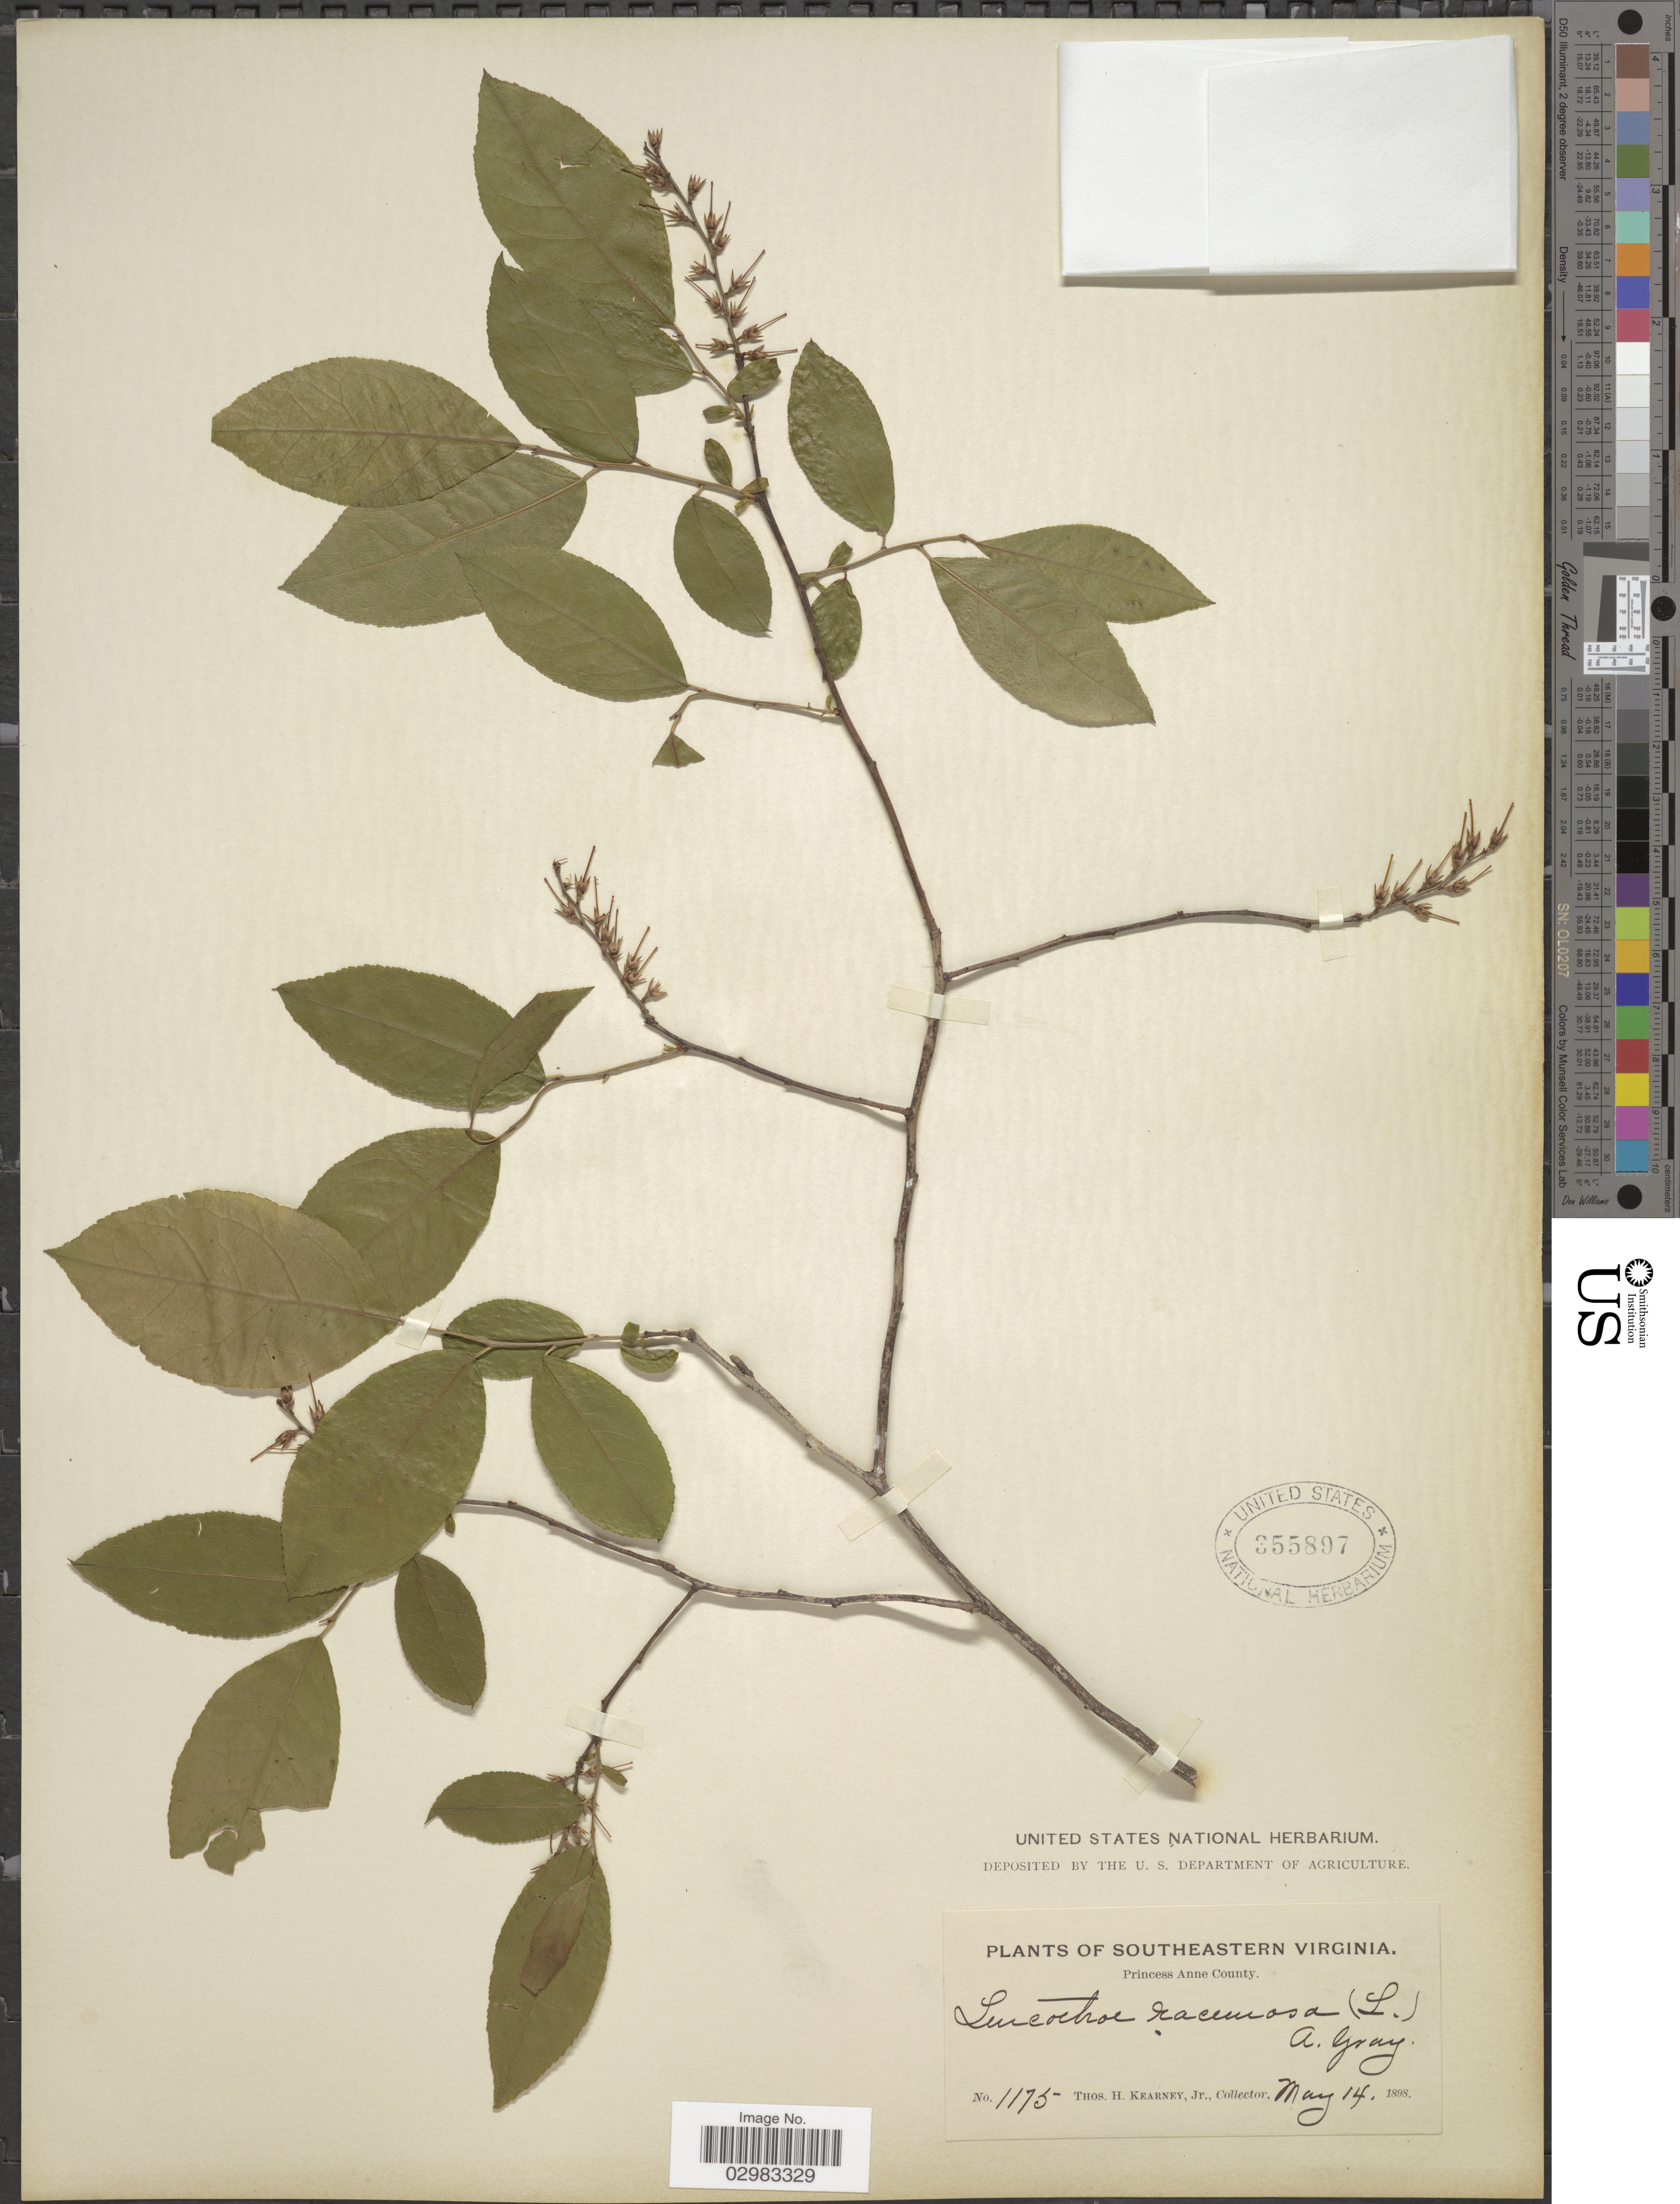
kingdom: Plantae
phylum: Tracheophyta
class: Magnoliopsida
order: Ericales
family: Ericaceae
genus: Leucothoe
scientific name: Leucothoë racemosa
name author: (L.) A. Gray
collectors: T. H. Kearney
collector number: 1175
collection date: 1898-05-14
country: United States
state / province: Virginia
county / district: City of Virginia Beach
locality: Southeastern Virginia. Princess Anne County.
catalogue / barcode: US 355897